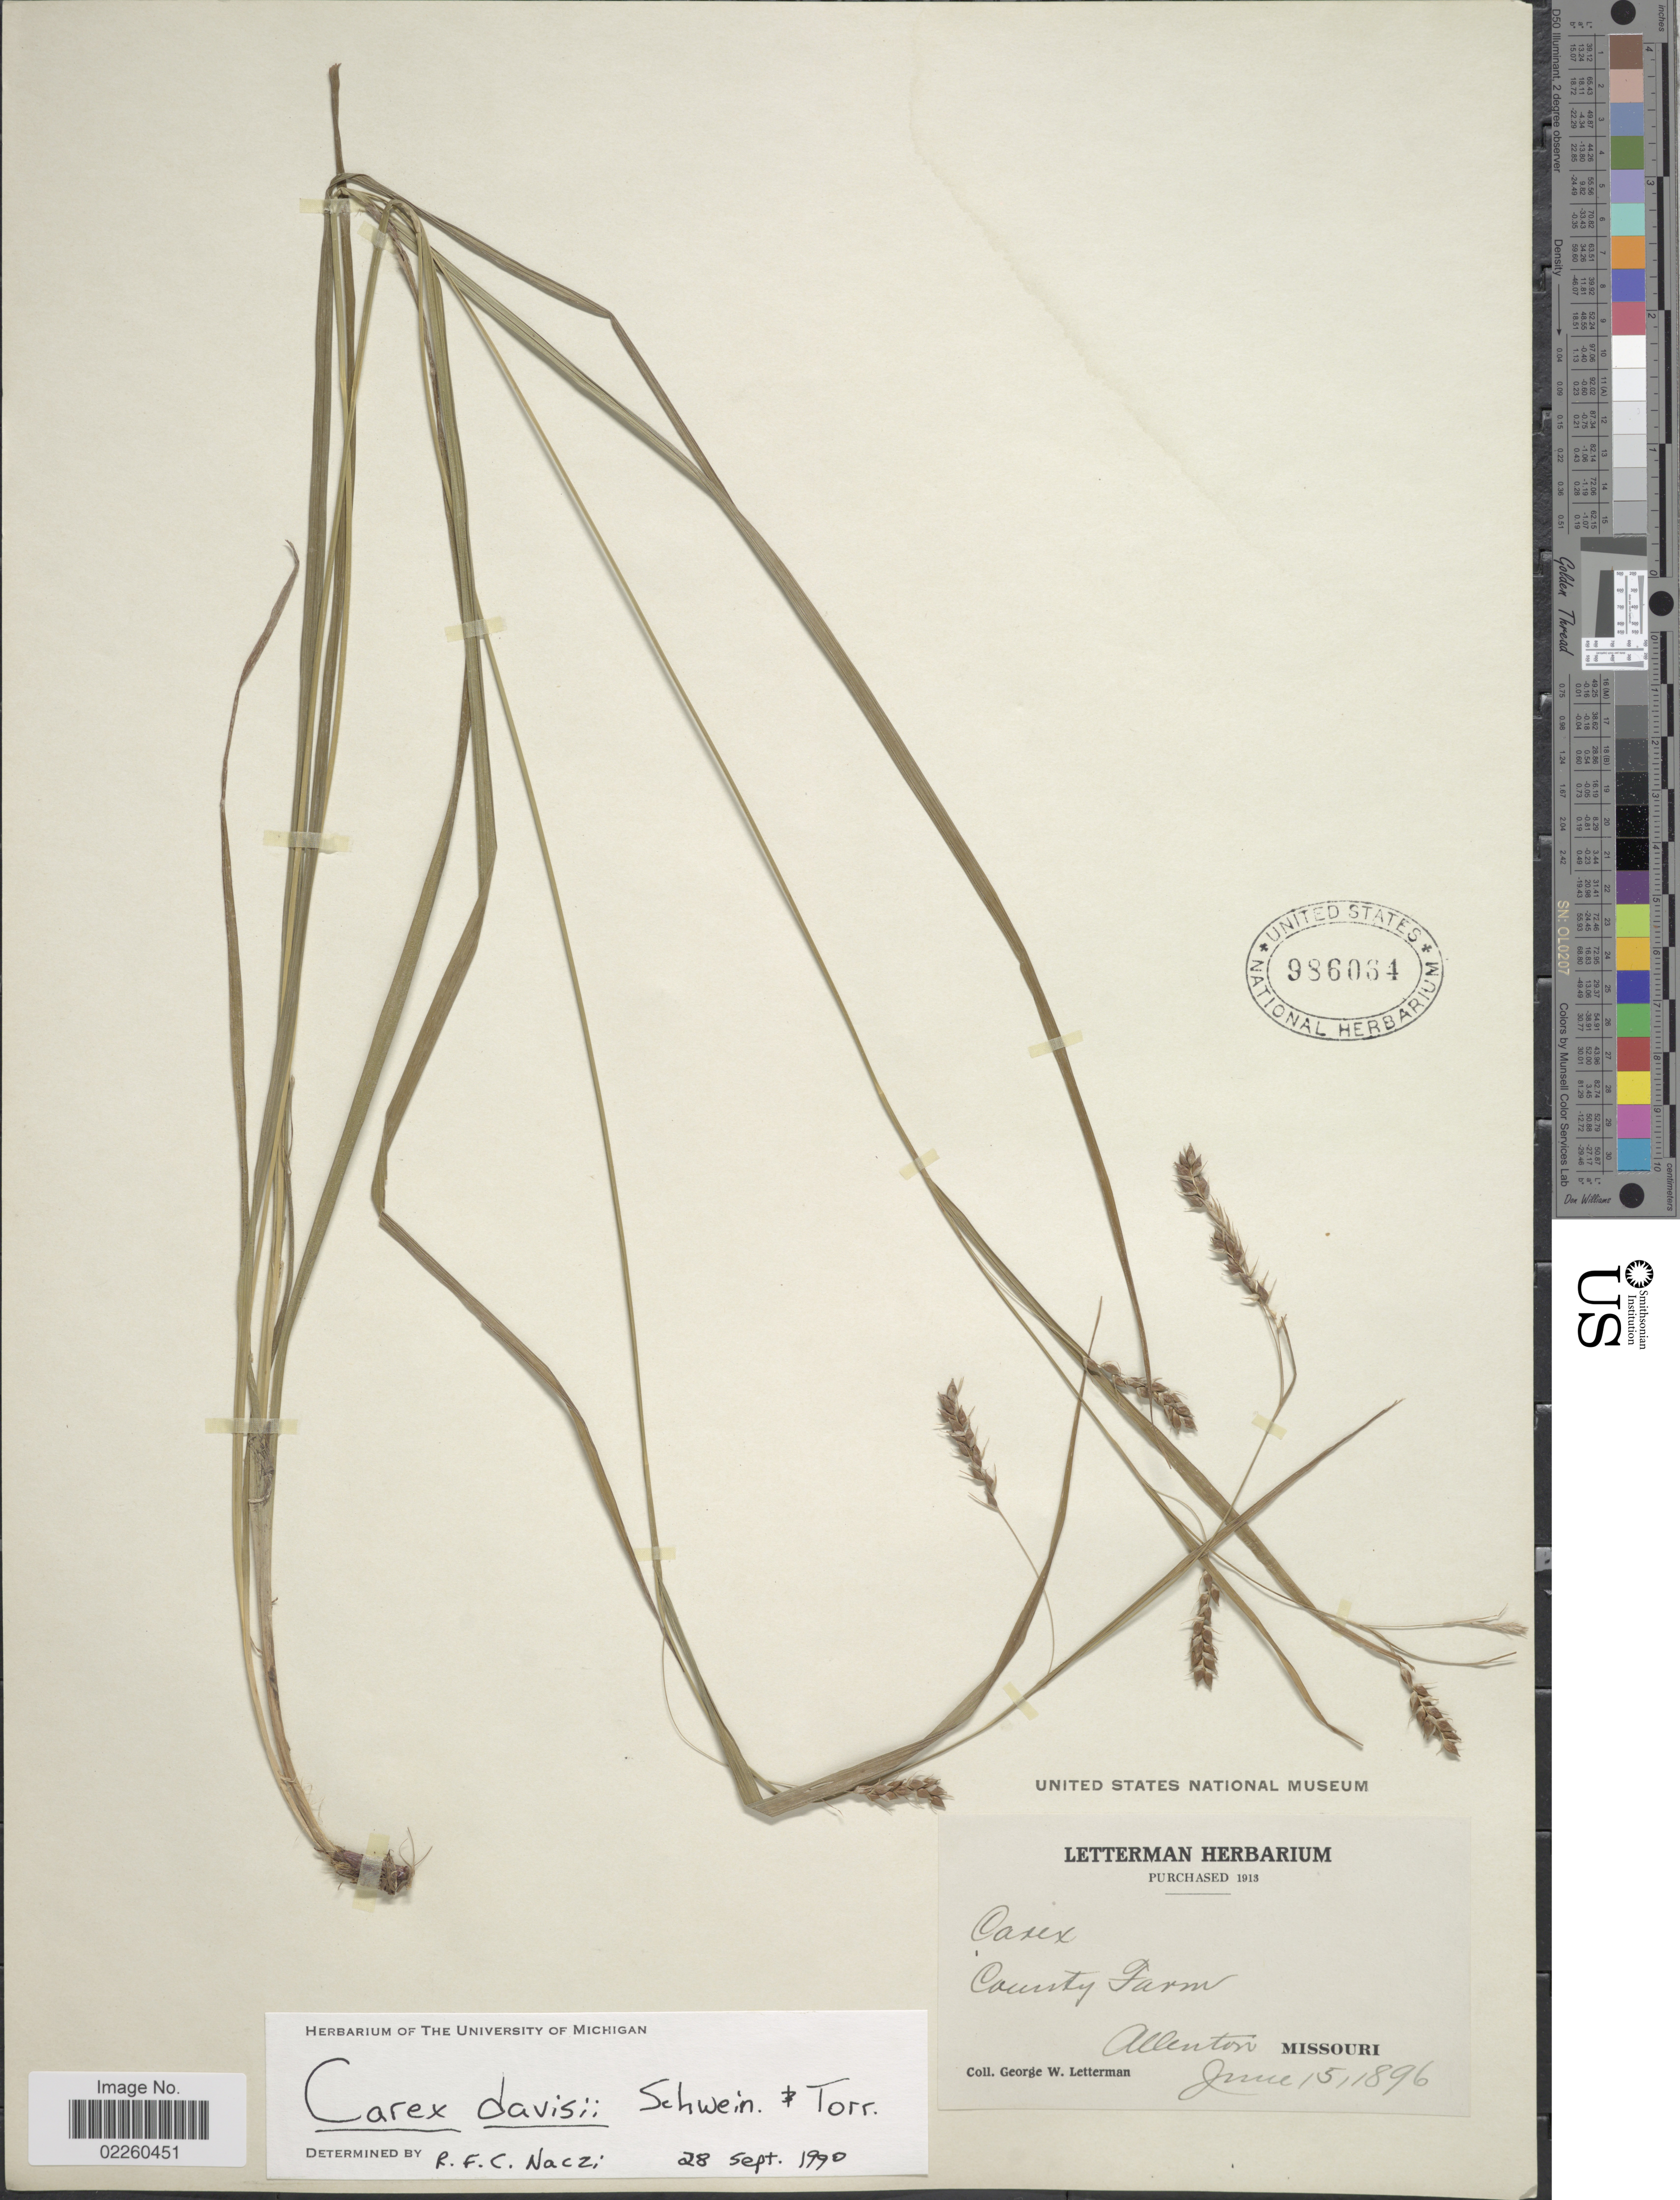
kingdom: Plantae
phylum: Tracheophyta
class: Liliopsida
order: Poales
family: Cyperaceae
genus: Carex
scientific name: Carex davisii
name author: Schwein. & Torr.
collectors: G. W. Letterman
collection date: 1896-06-15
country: United States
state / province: Missouri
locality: County Farm. Allenton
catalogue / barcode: US 986064